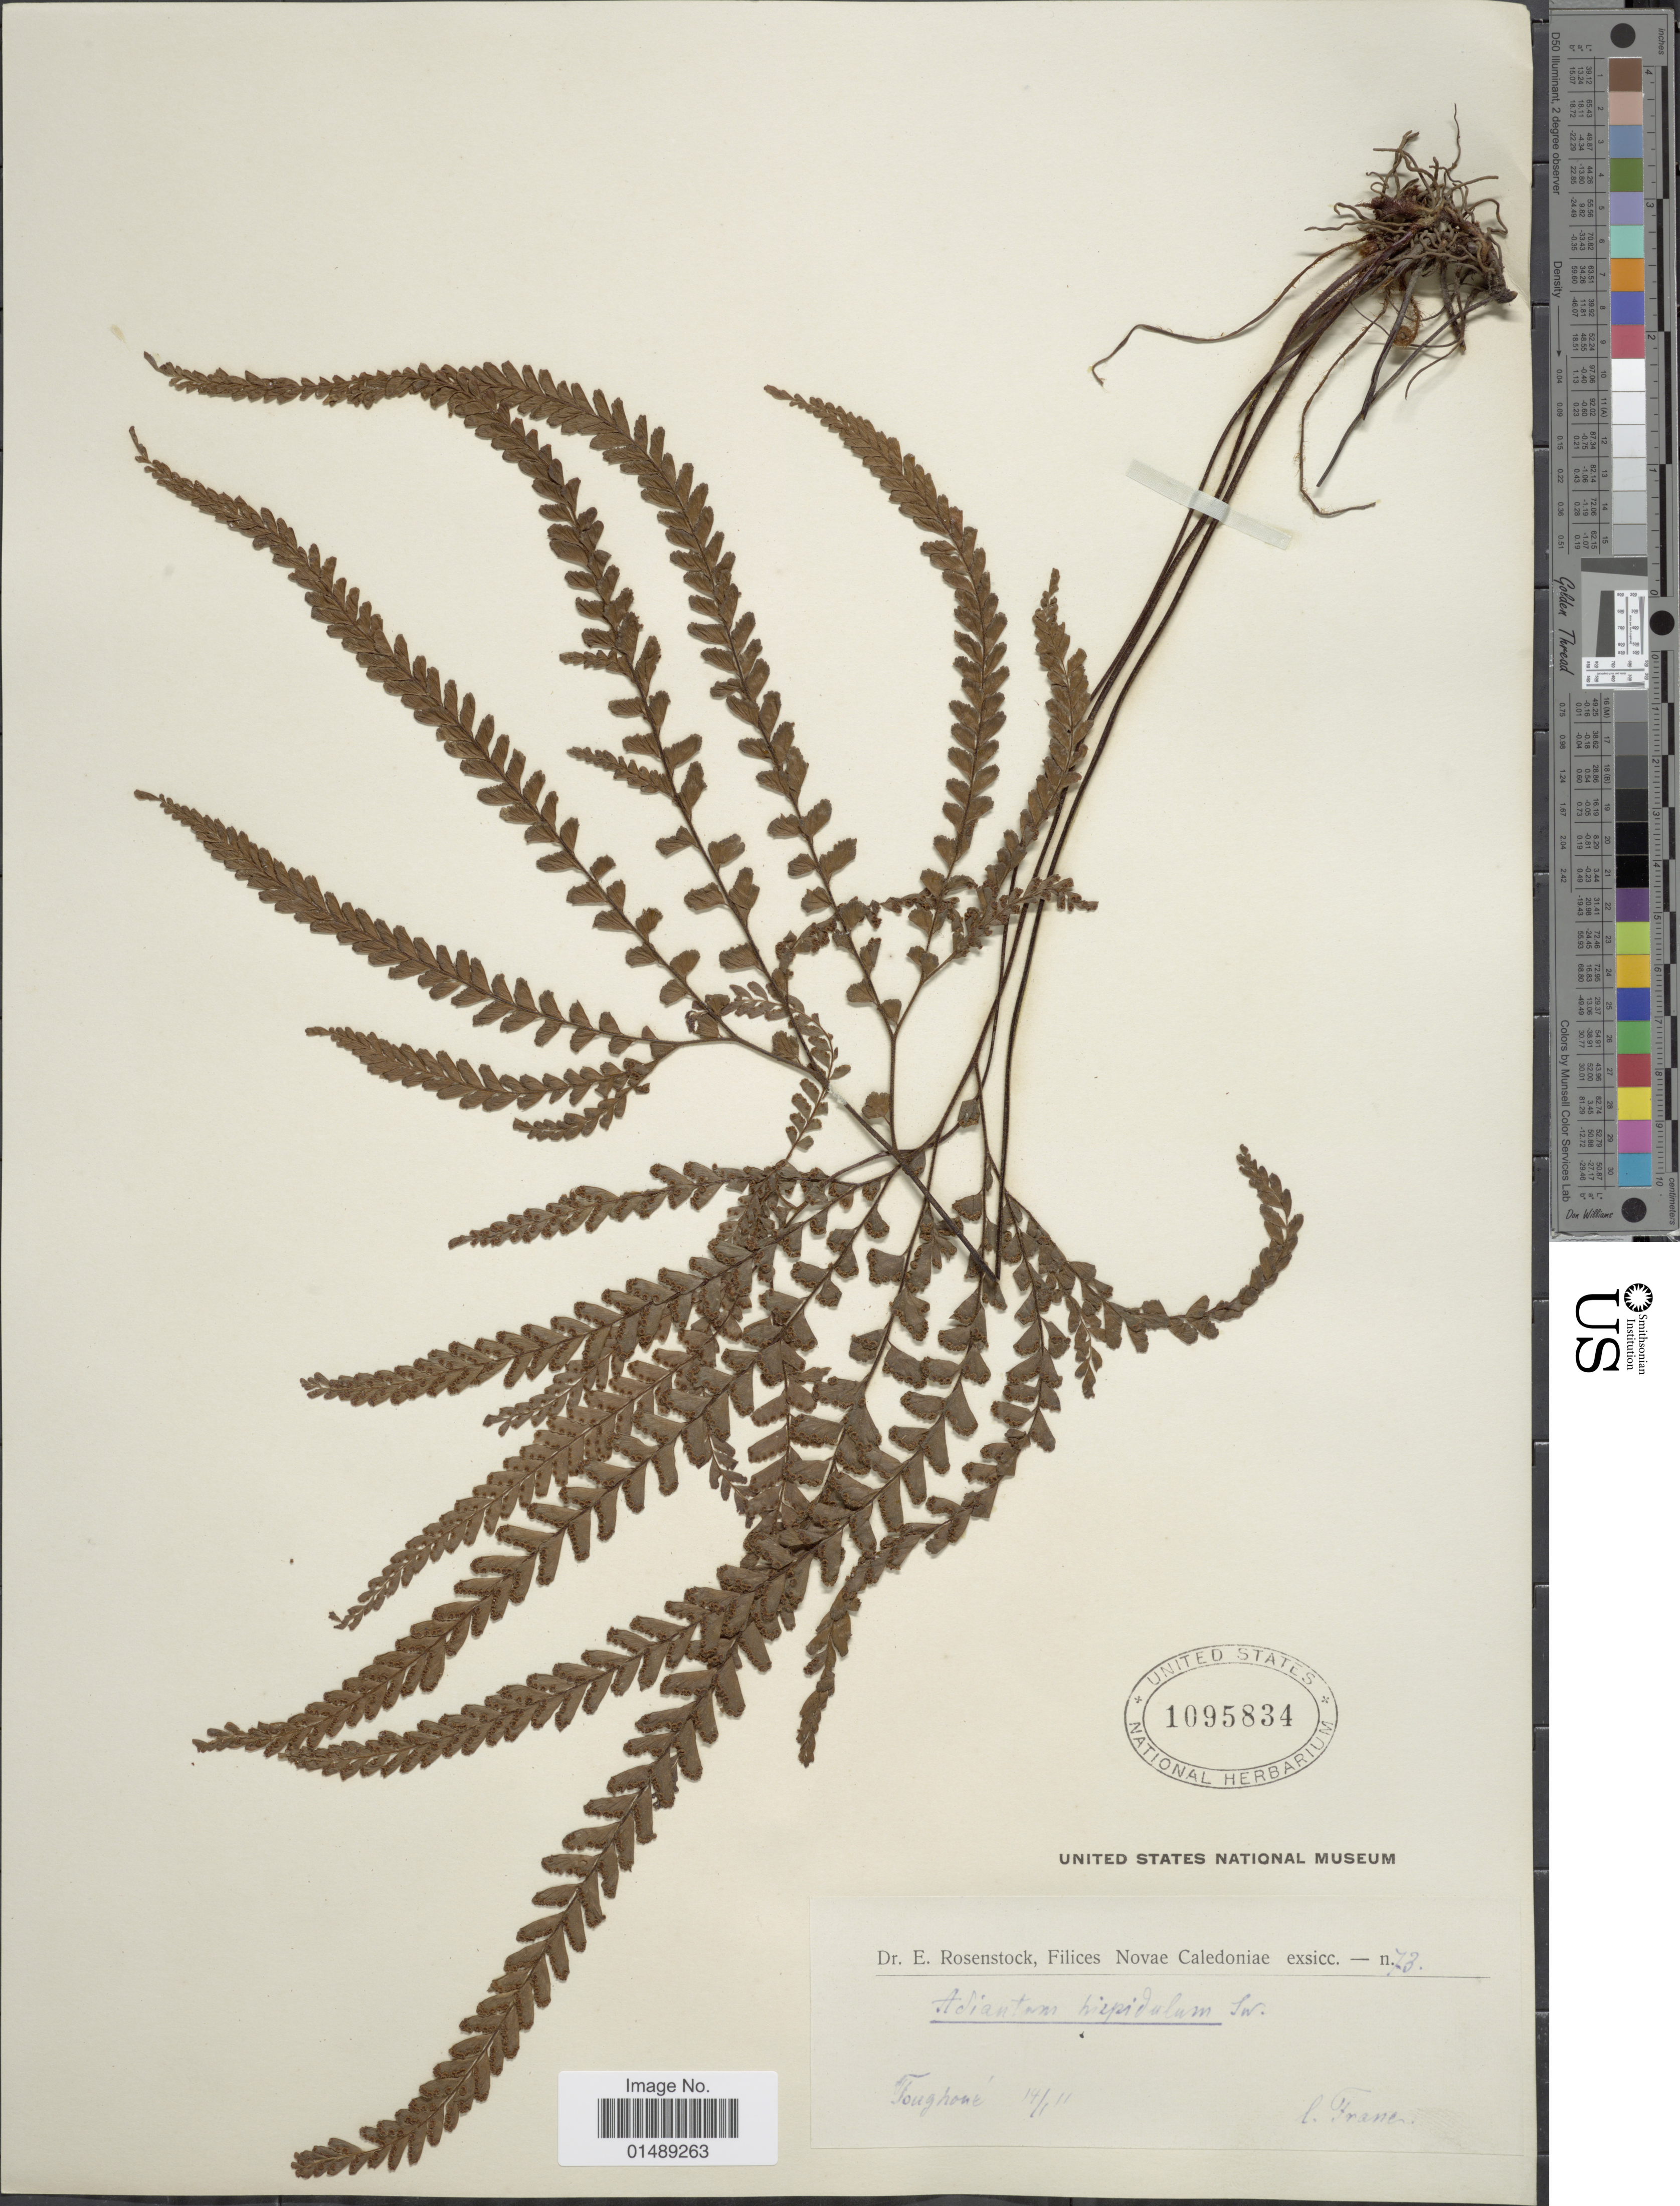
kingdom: Plantae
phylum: Tracheophyta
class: Polypodiopsida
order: Polypodiales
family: Pteridaceae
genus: Adiantum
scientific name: Adiantum hispidulum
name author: Sw.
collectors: Franc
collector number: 73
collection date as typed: Transcribed d/m/y: 19/1/11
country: New Caledonia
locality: New Caledonia, Tonghone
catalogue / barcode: US 1095831